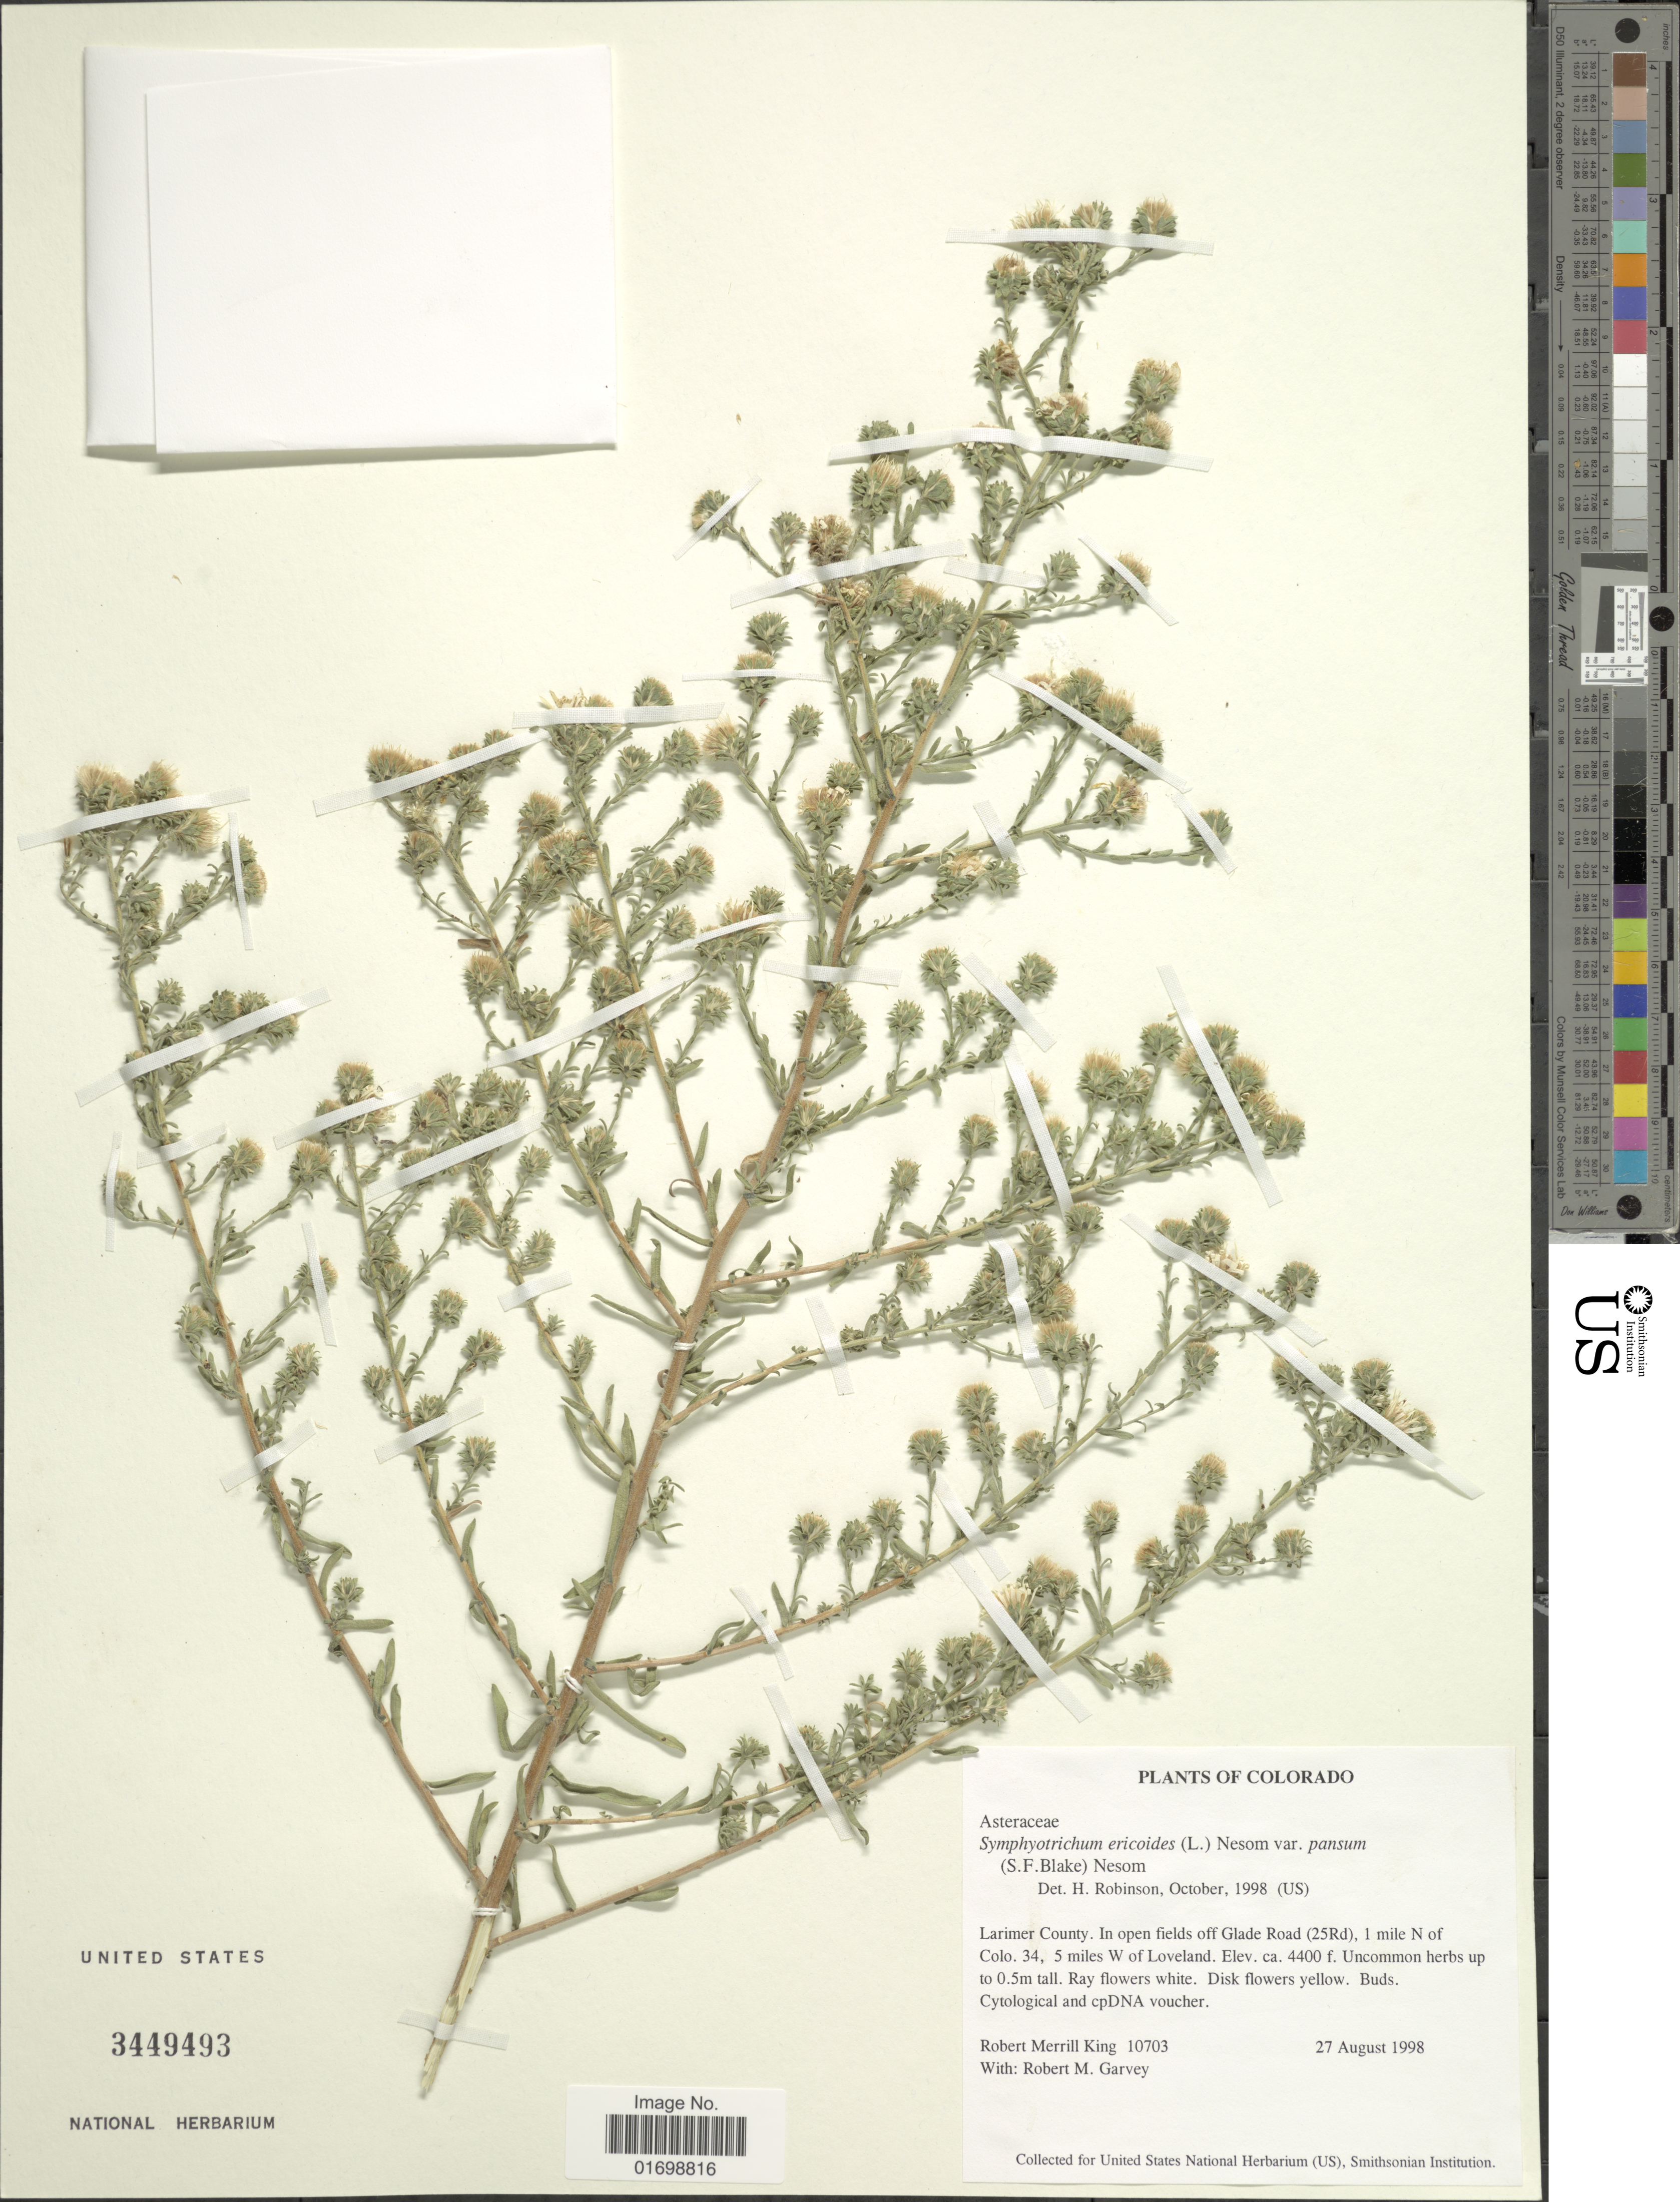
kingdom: Plantae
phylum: Tracheophyta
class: Magnoliopsida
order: Asterales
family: Asteraceae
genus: Symphyotrichum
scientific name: Symphyotrichum ericoides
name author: (L.) G.L. Nesom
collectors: R. M. King & R. Garvey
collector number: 10703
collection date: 1998-08-27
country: United States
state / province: Colorado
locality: Larimer County, in open fields off Glade Road (25Rd), 1 mile N of Colo. 34, 5 miles W of Loveland.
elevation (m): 1341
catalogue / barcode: US 3449493